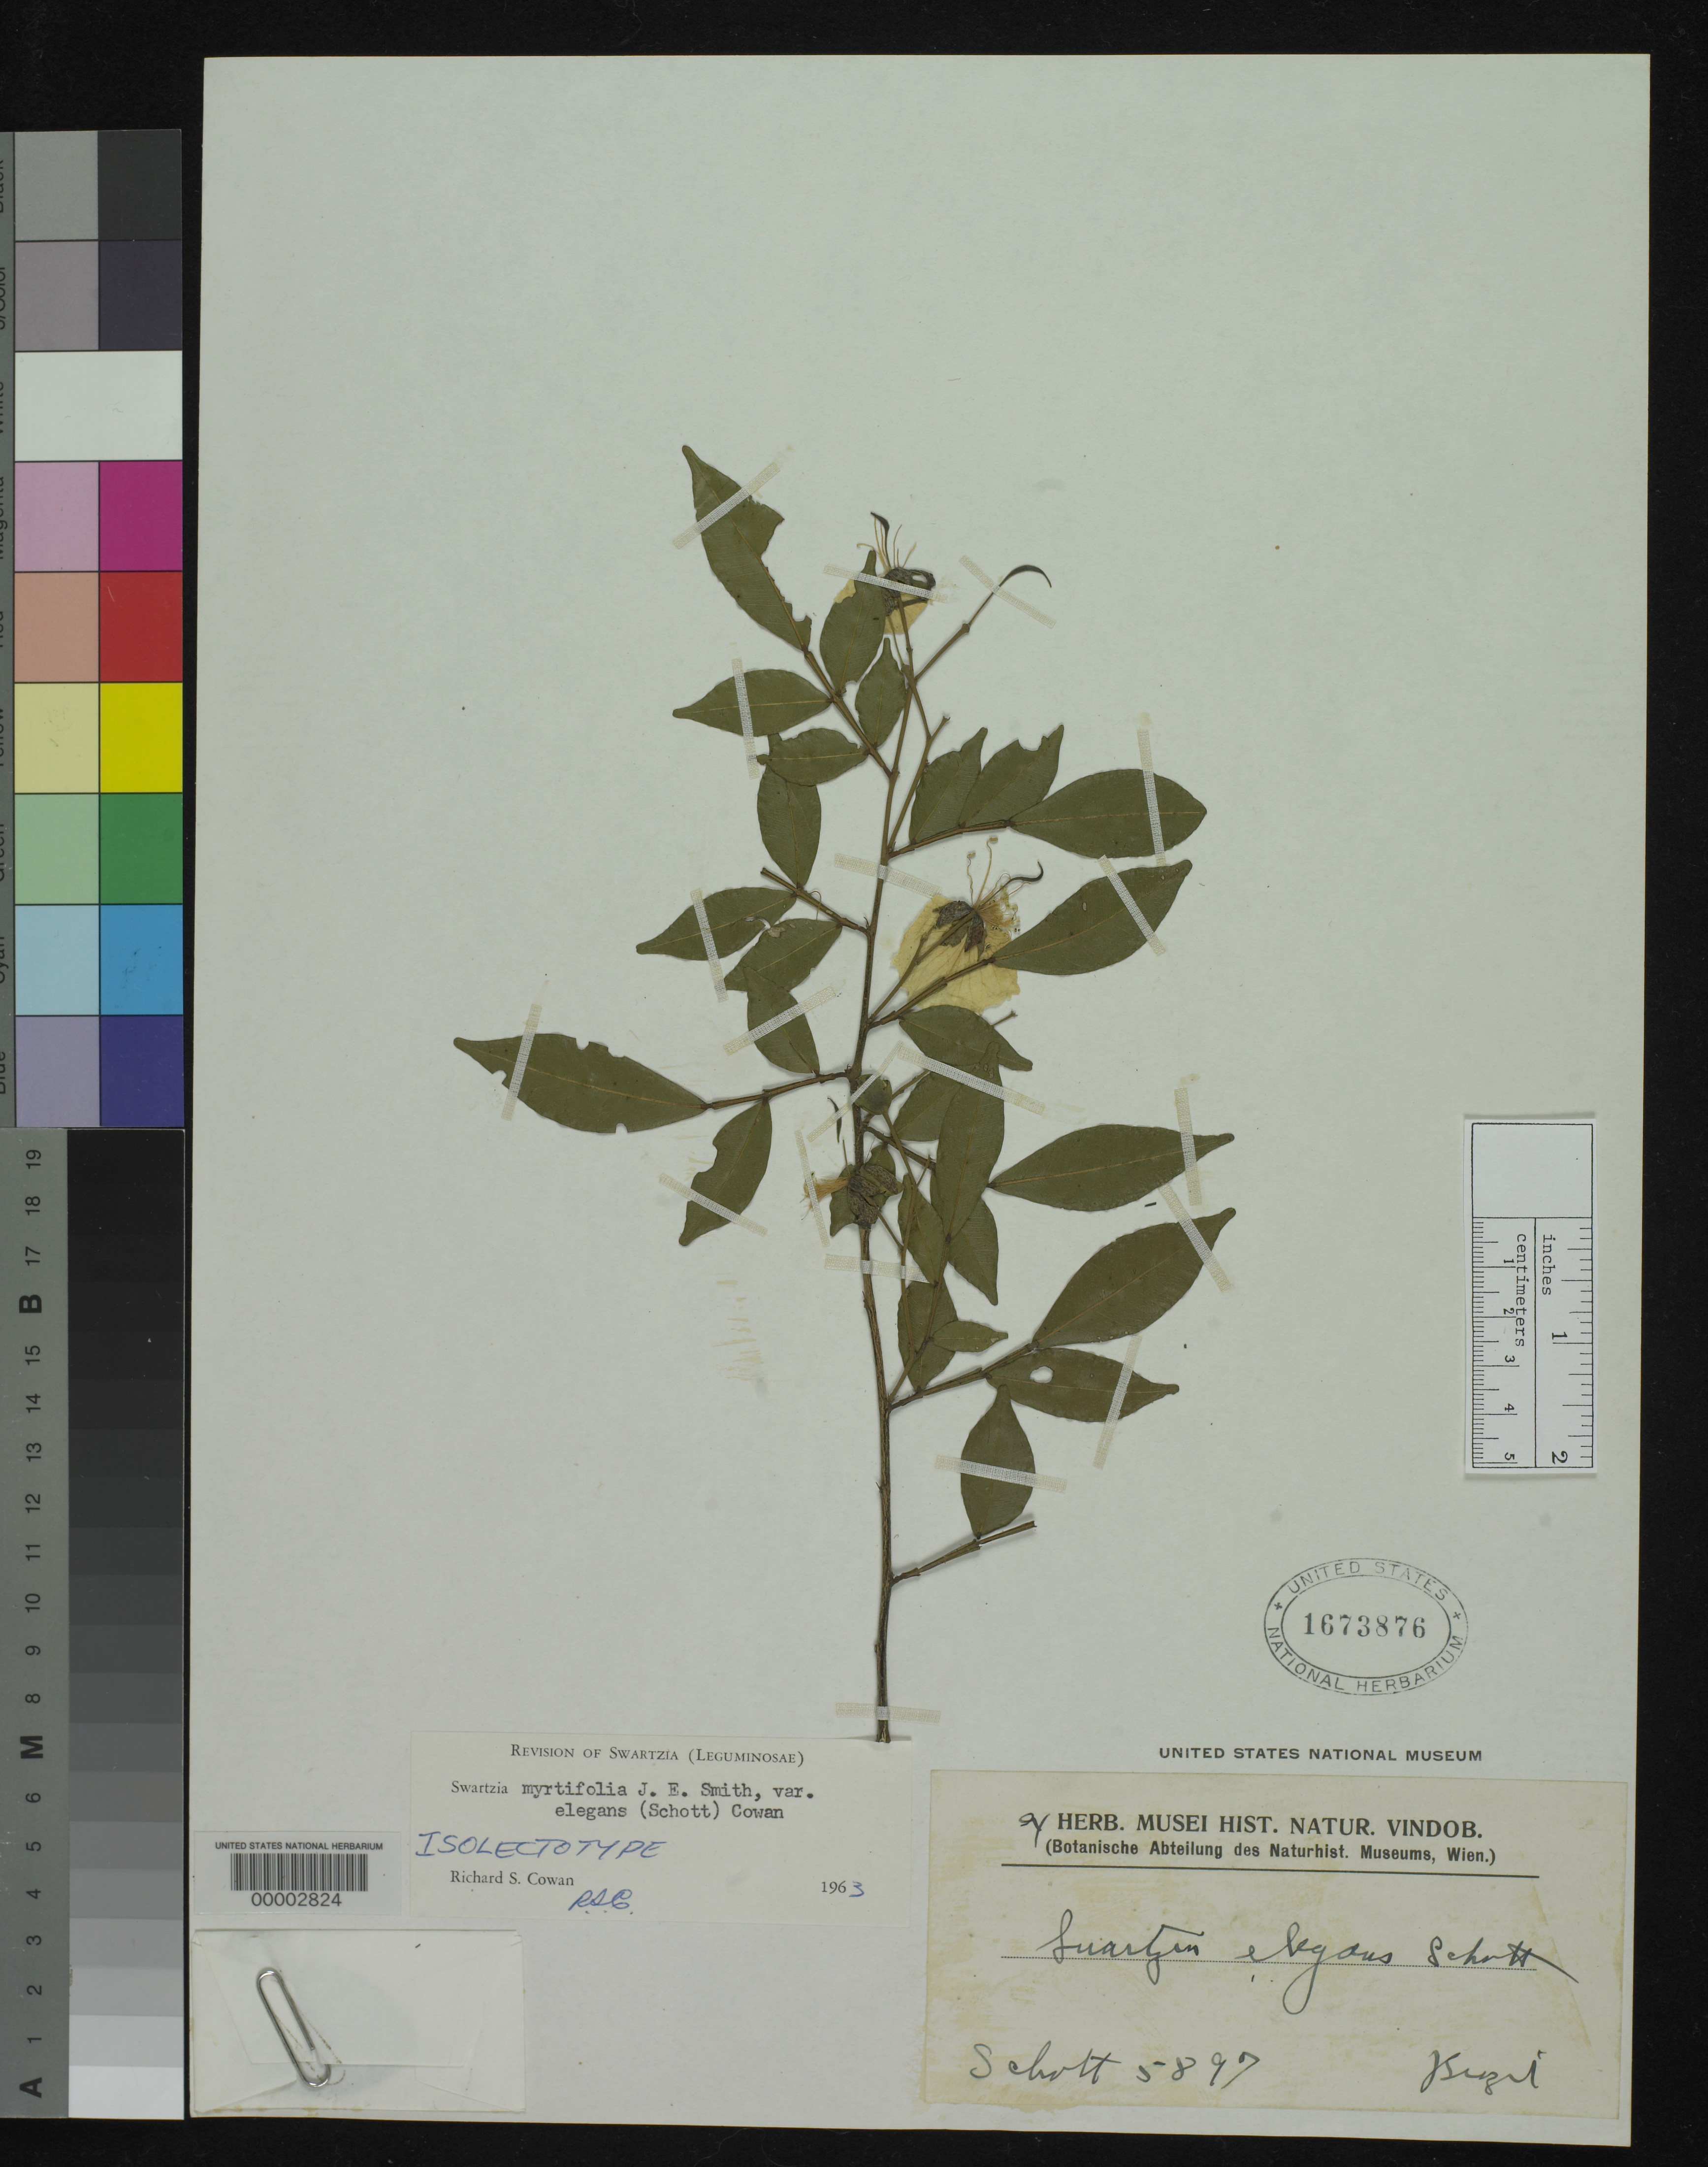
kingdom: Plantae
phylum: Tracheophyta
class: Magnoliopsida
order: Fabales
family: Fabaceae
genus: Swartzia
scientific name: Swartzia elegans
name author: Schott in Spreng.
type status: Isolectotype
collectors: H. W. Schott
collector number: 5897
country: Brazil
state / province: Rio de Janeiro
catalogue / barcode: US 1673876